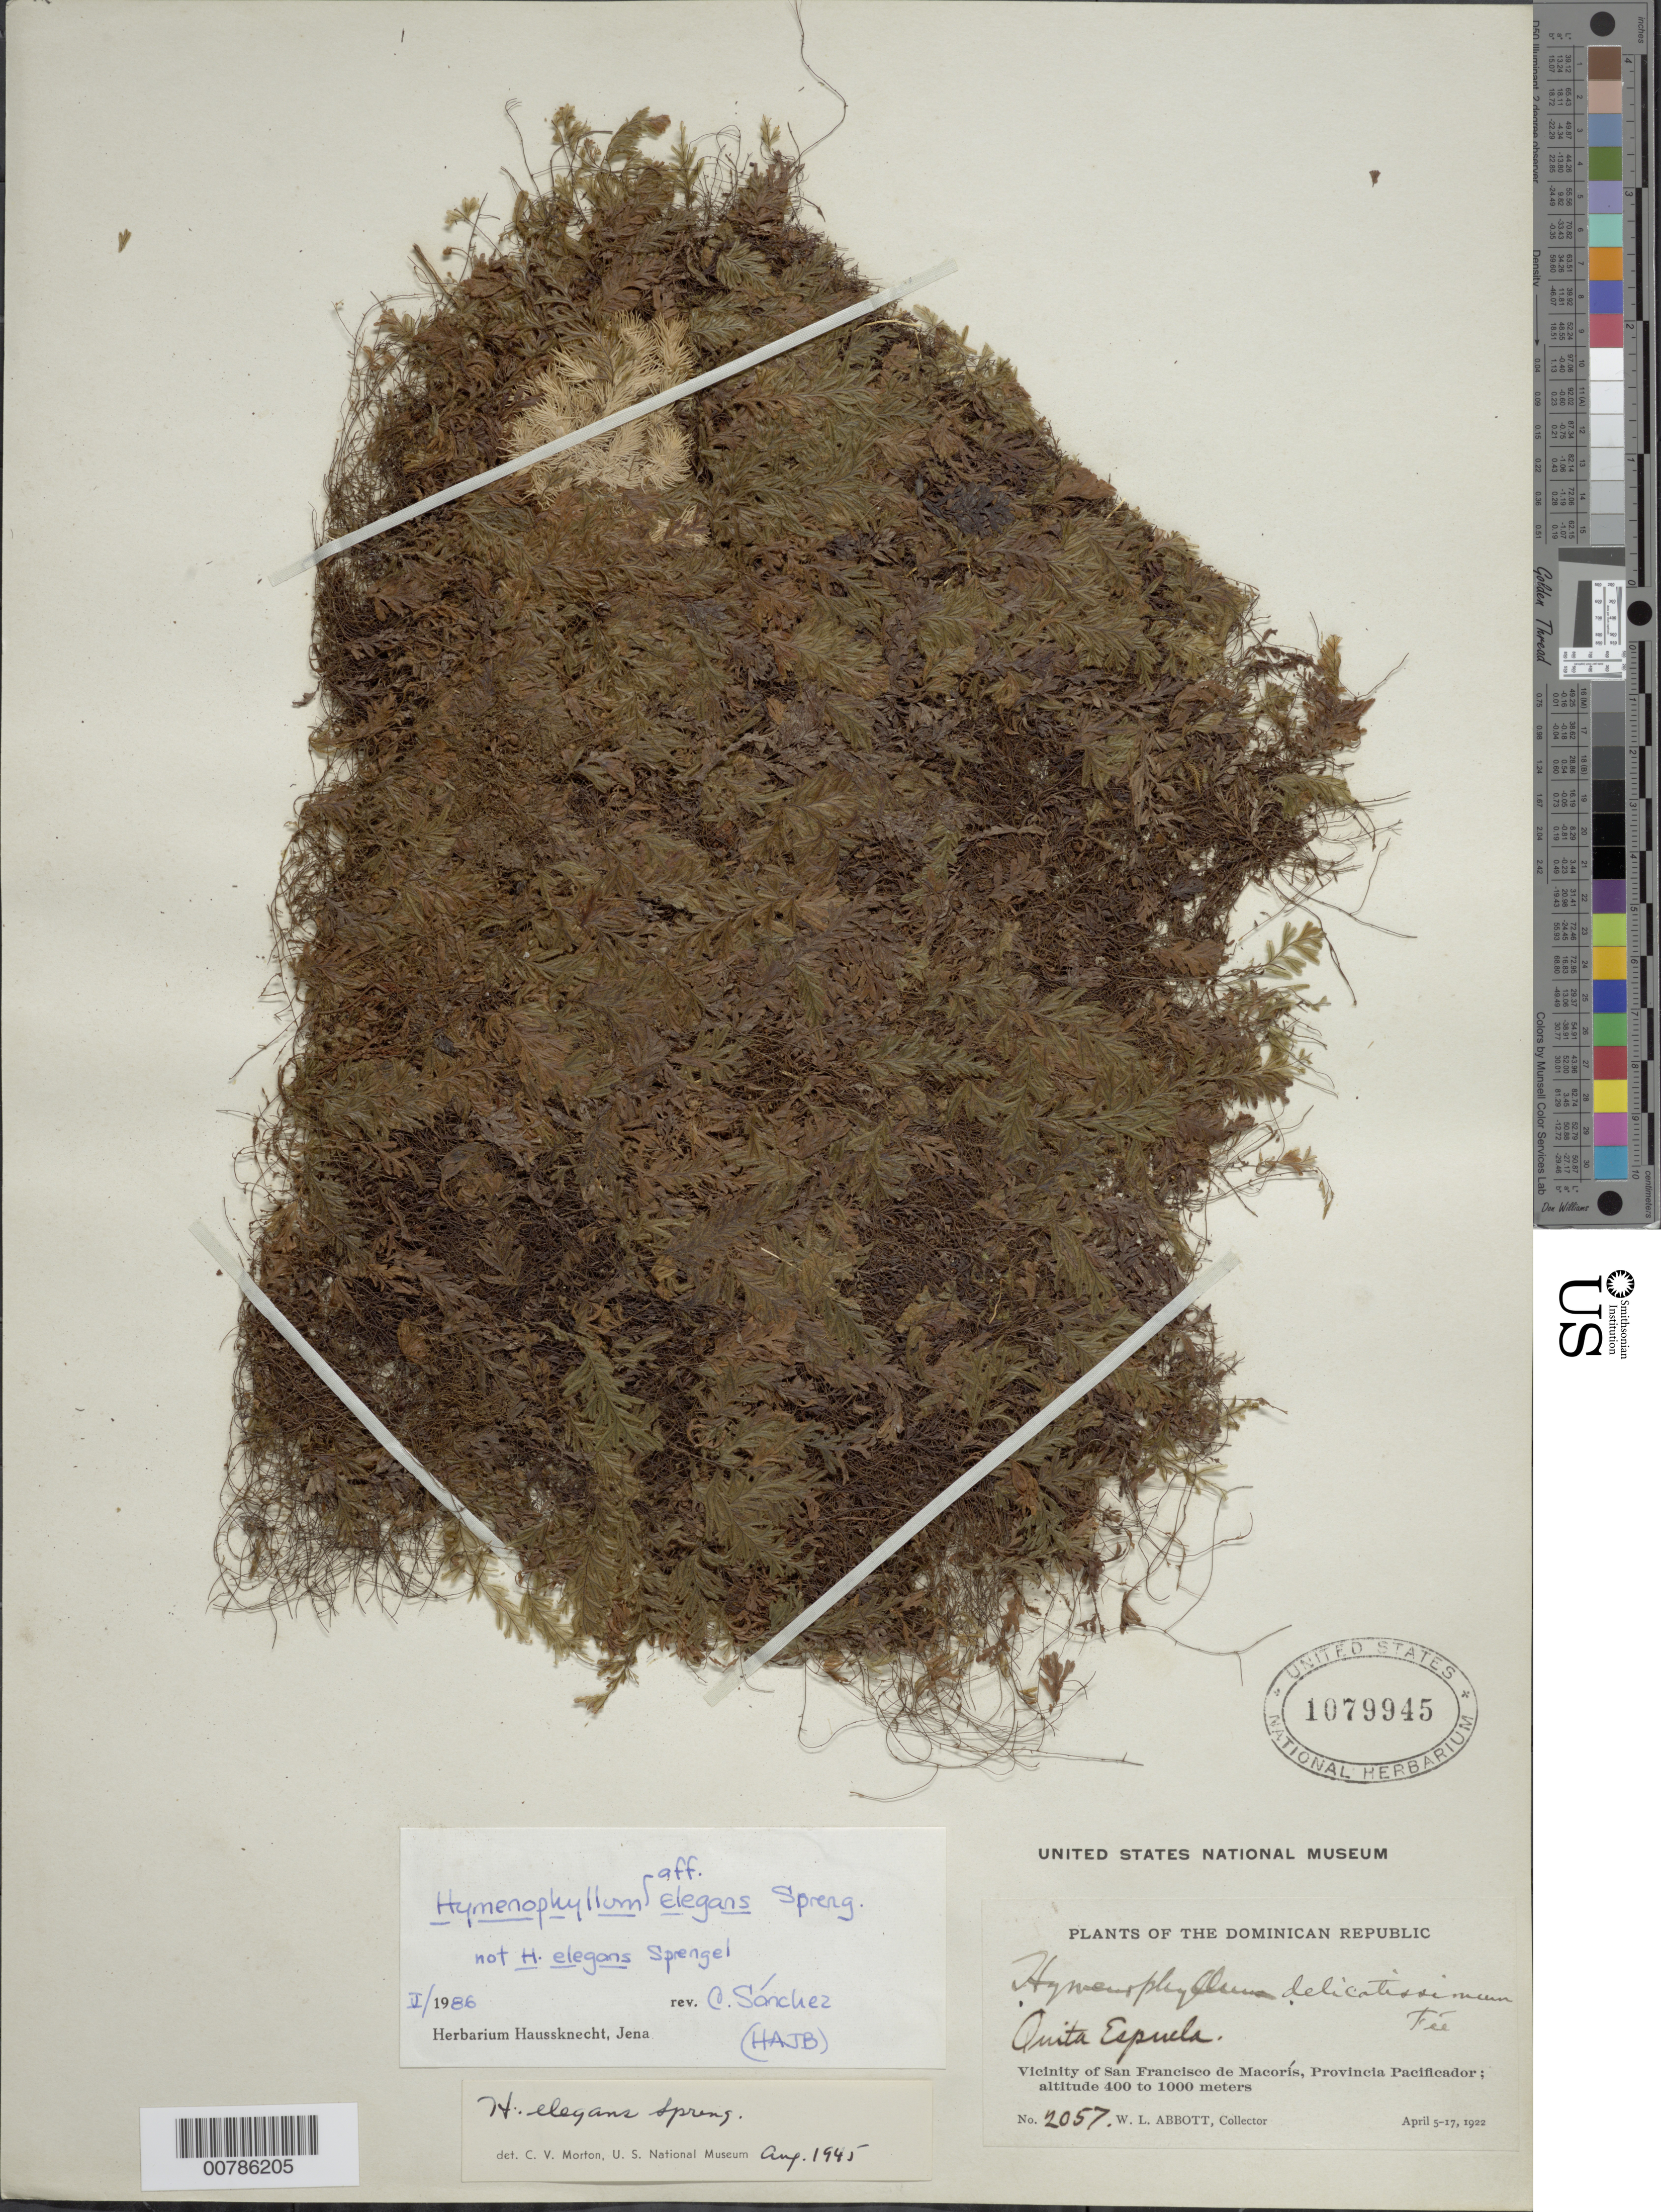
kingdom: Plantae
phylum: Tracheophyta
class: Polypodiopsida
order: Hymenophyllales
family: Hymenophyllaceae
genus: Hymenophyllum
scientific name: Hymenophyllum elegans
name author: Spreng.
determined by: Sánchez, C. A.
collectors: W. L. Abbott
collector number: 2057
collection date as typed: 05 Apr 1922 to 17 Apr 1922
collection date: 1922-04-05/1922-04-17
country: Dominican Republic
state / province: Duarte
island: Hispaniola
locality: San Francisco de Macorís, vicinity; Quita Espuela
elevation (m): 400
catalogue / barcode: US 1079945